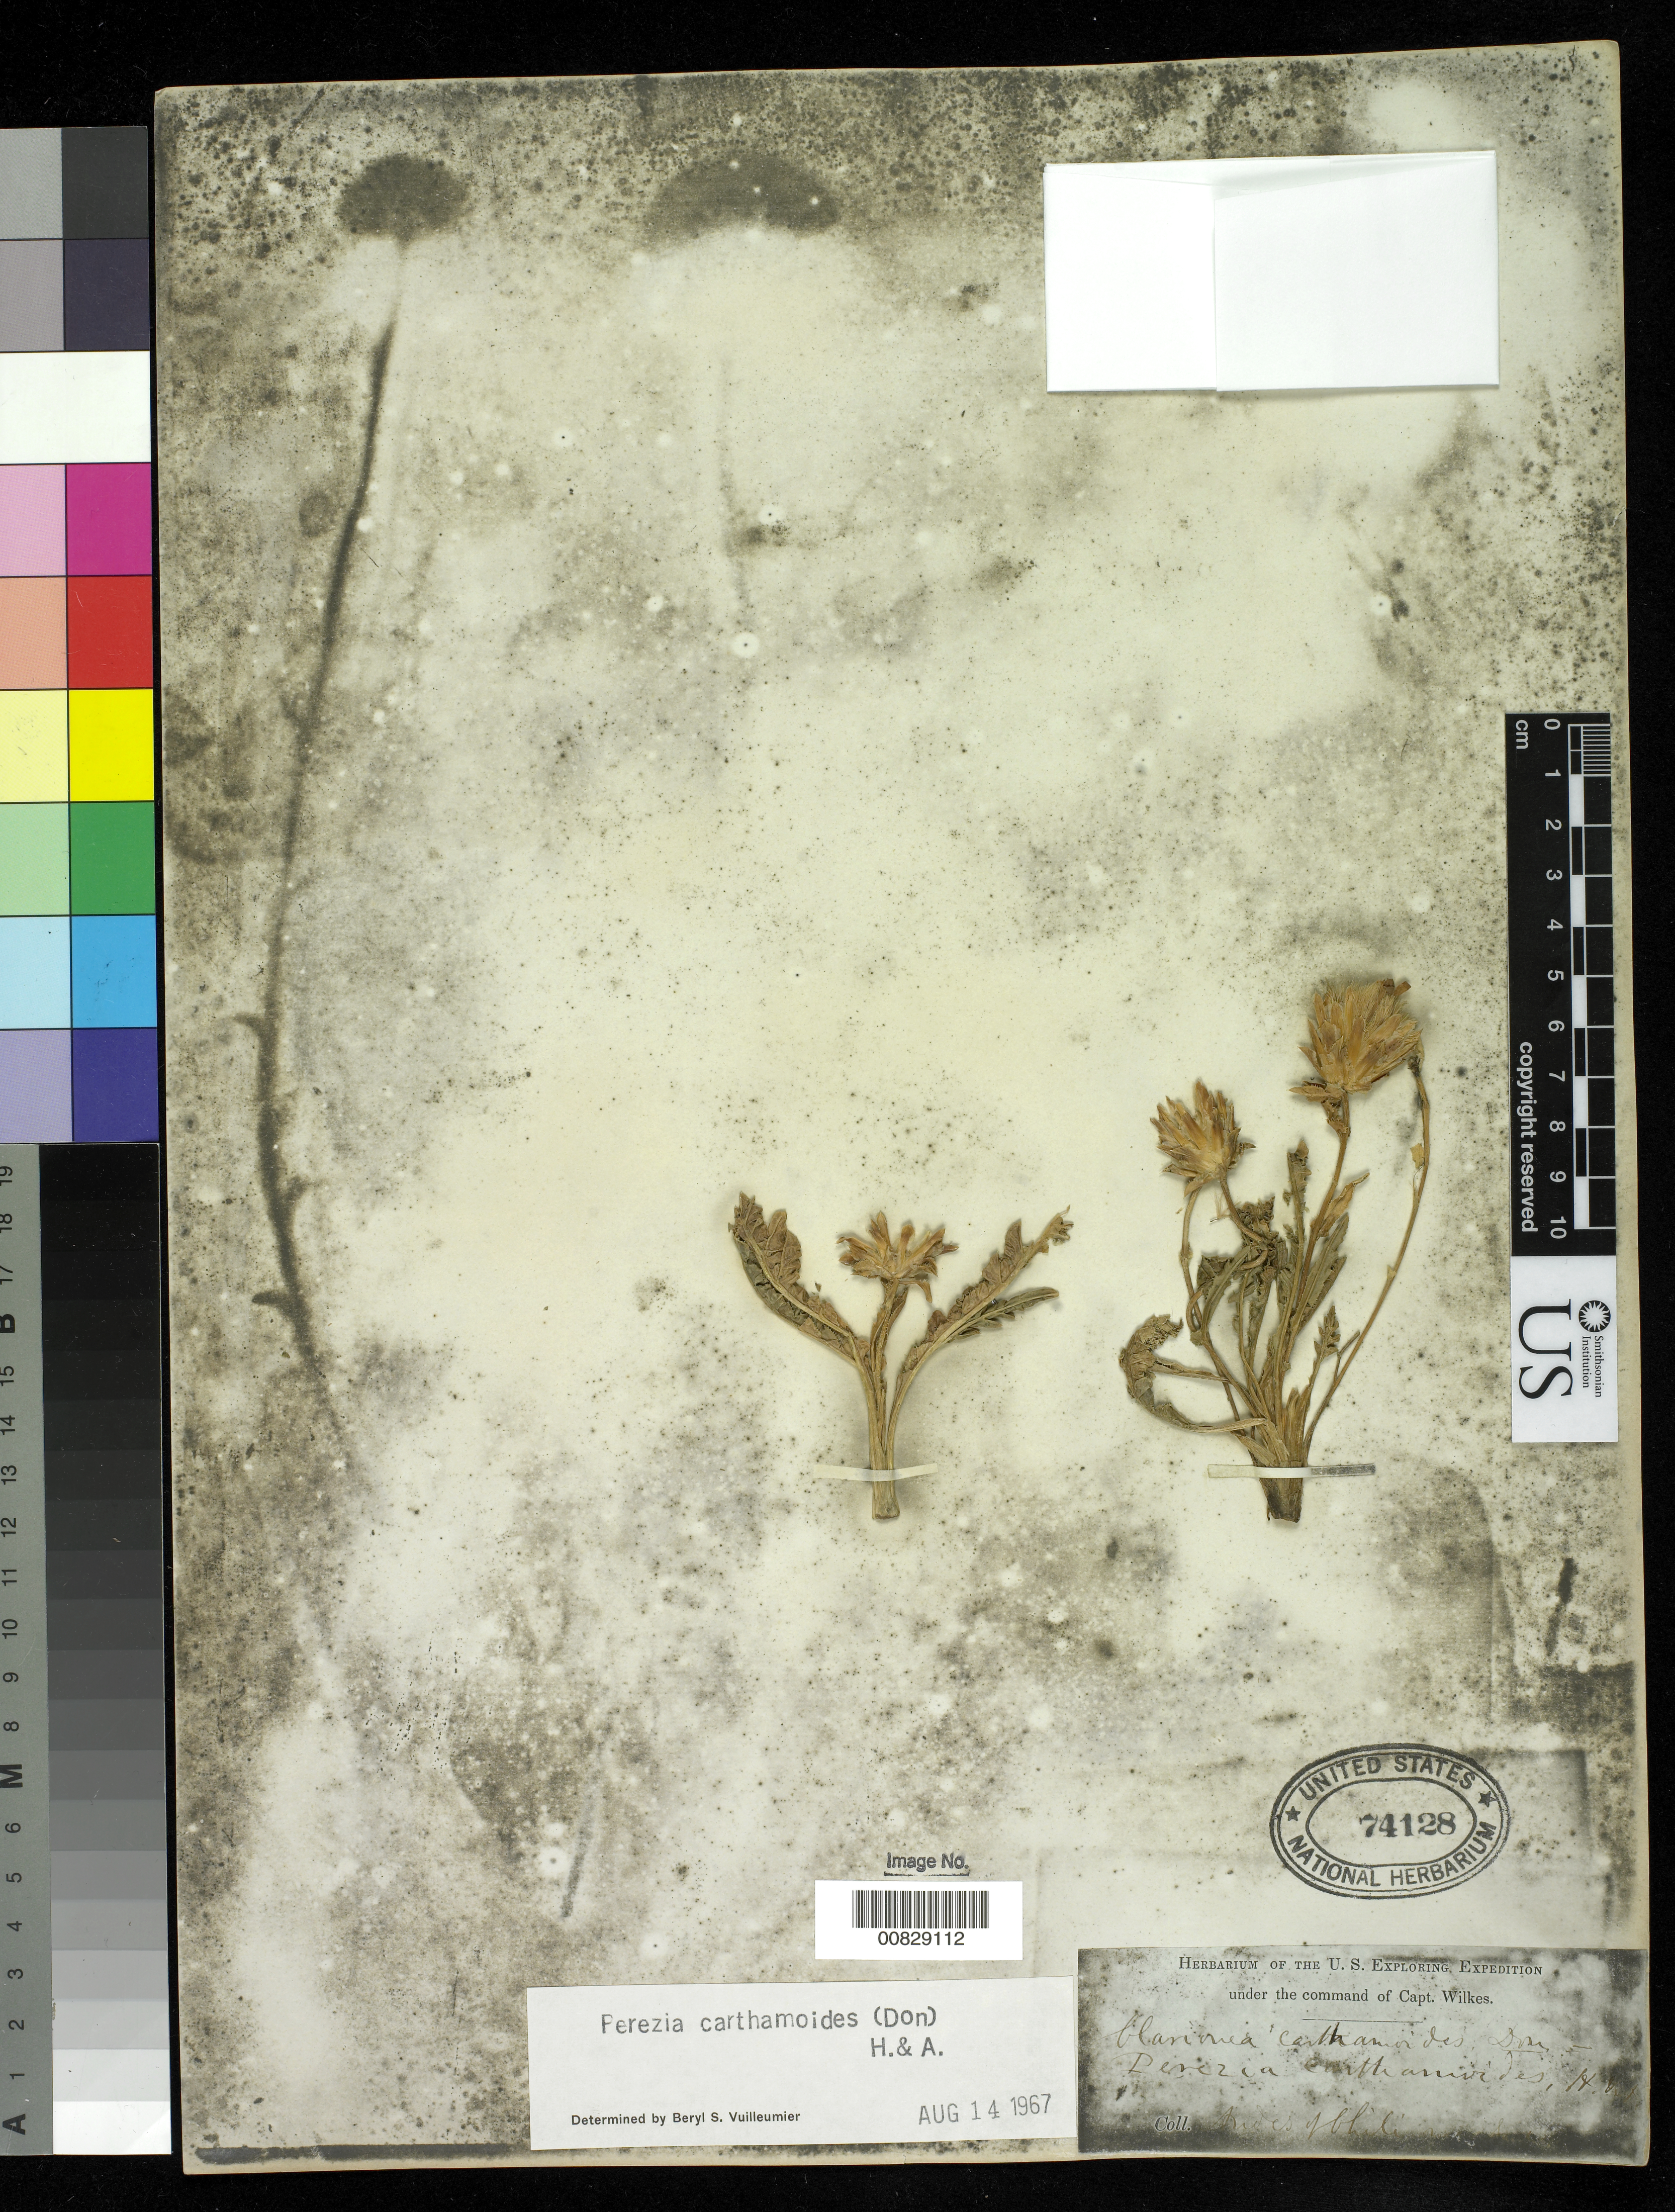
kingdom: Plantae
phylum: Tracheophyta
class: Magnoliopsida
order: Asterales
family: Asteraceae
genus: Perezia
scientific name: Perezia carthamoides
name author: (D. Don) Hook. & Arn.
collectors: Wilkes Explor. Exped.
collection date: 1838/1842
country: Chile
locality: Andes of Chili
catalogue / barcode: US 74128